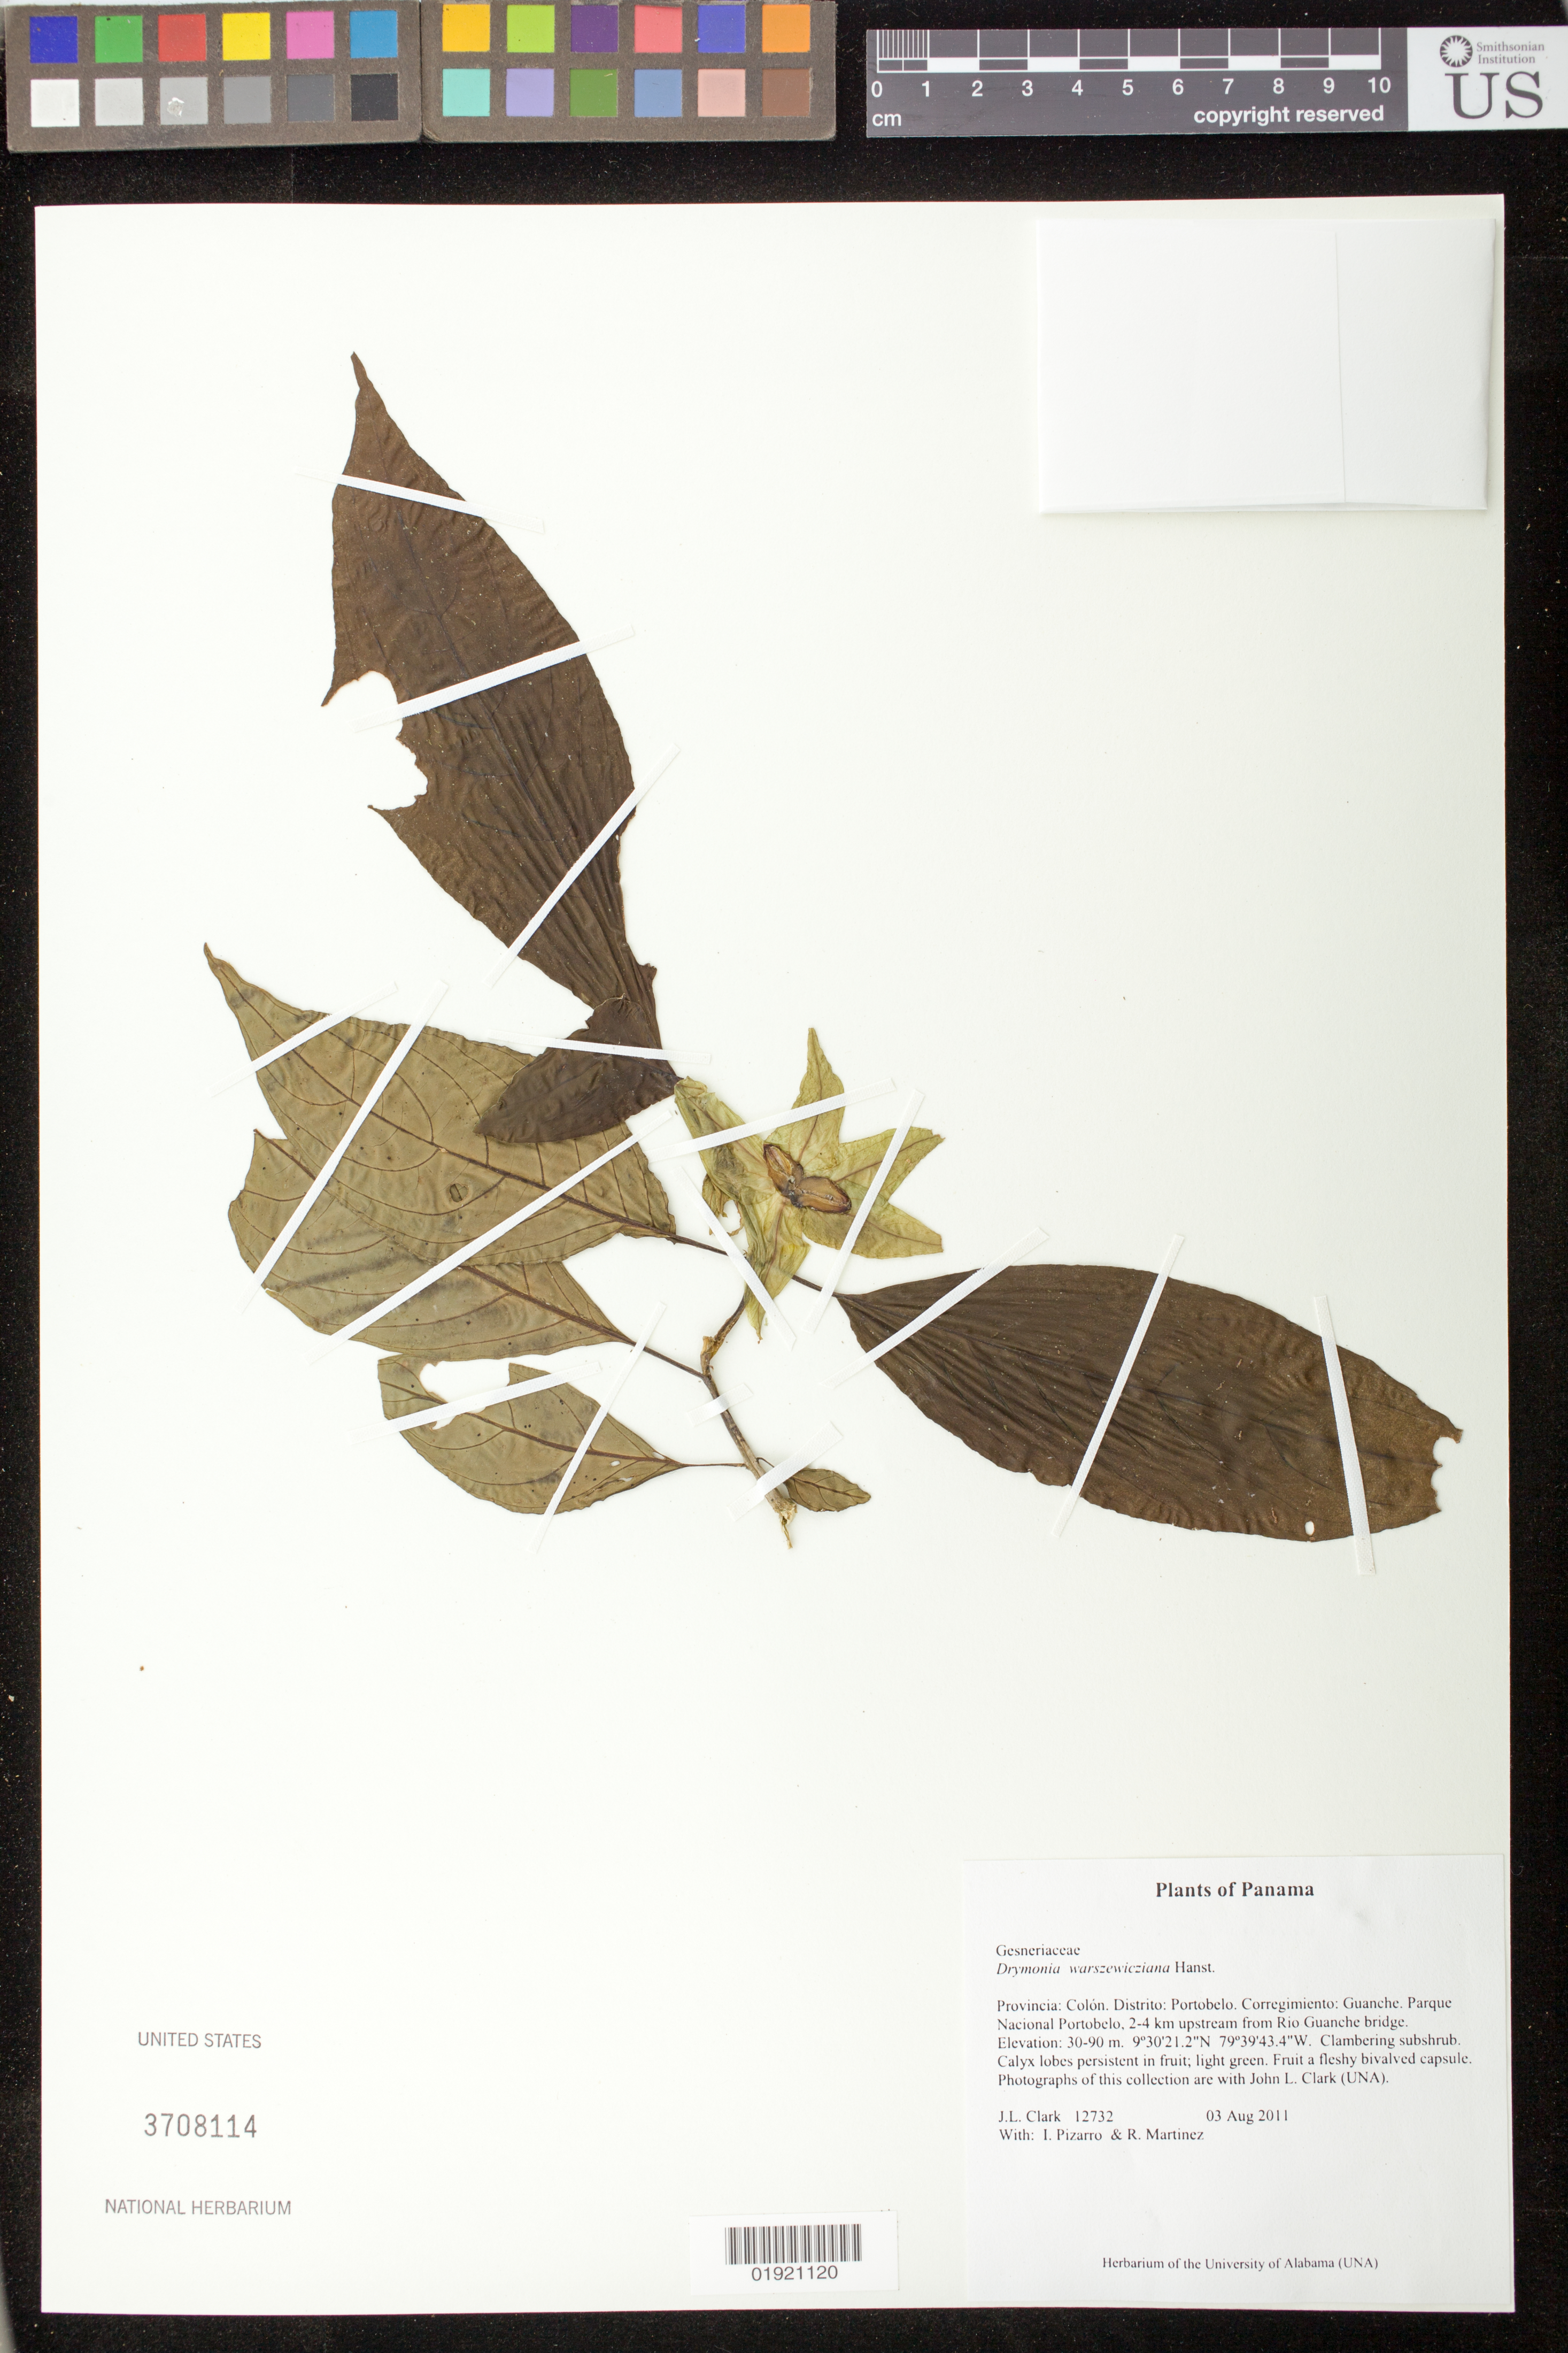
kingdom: Plantae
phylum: Tracheophyta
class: Magnoliopsida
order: Lamiales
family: Gesneriaceae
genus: Drymonia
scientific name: Drymonia warszewicziana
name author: Hanst.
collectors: J. L. Clark, I. Pizarro & R. Martinez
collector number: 12732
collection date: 2011-08-03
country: Panama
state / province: Colón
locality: Distrito: Portobelo. Corregimiento: Guanche. Parque Nacional Portobelo, 2-4 km upstream from Rio Guanche bridge.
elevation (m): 30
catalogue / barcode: US 3708114